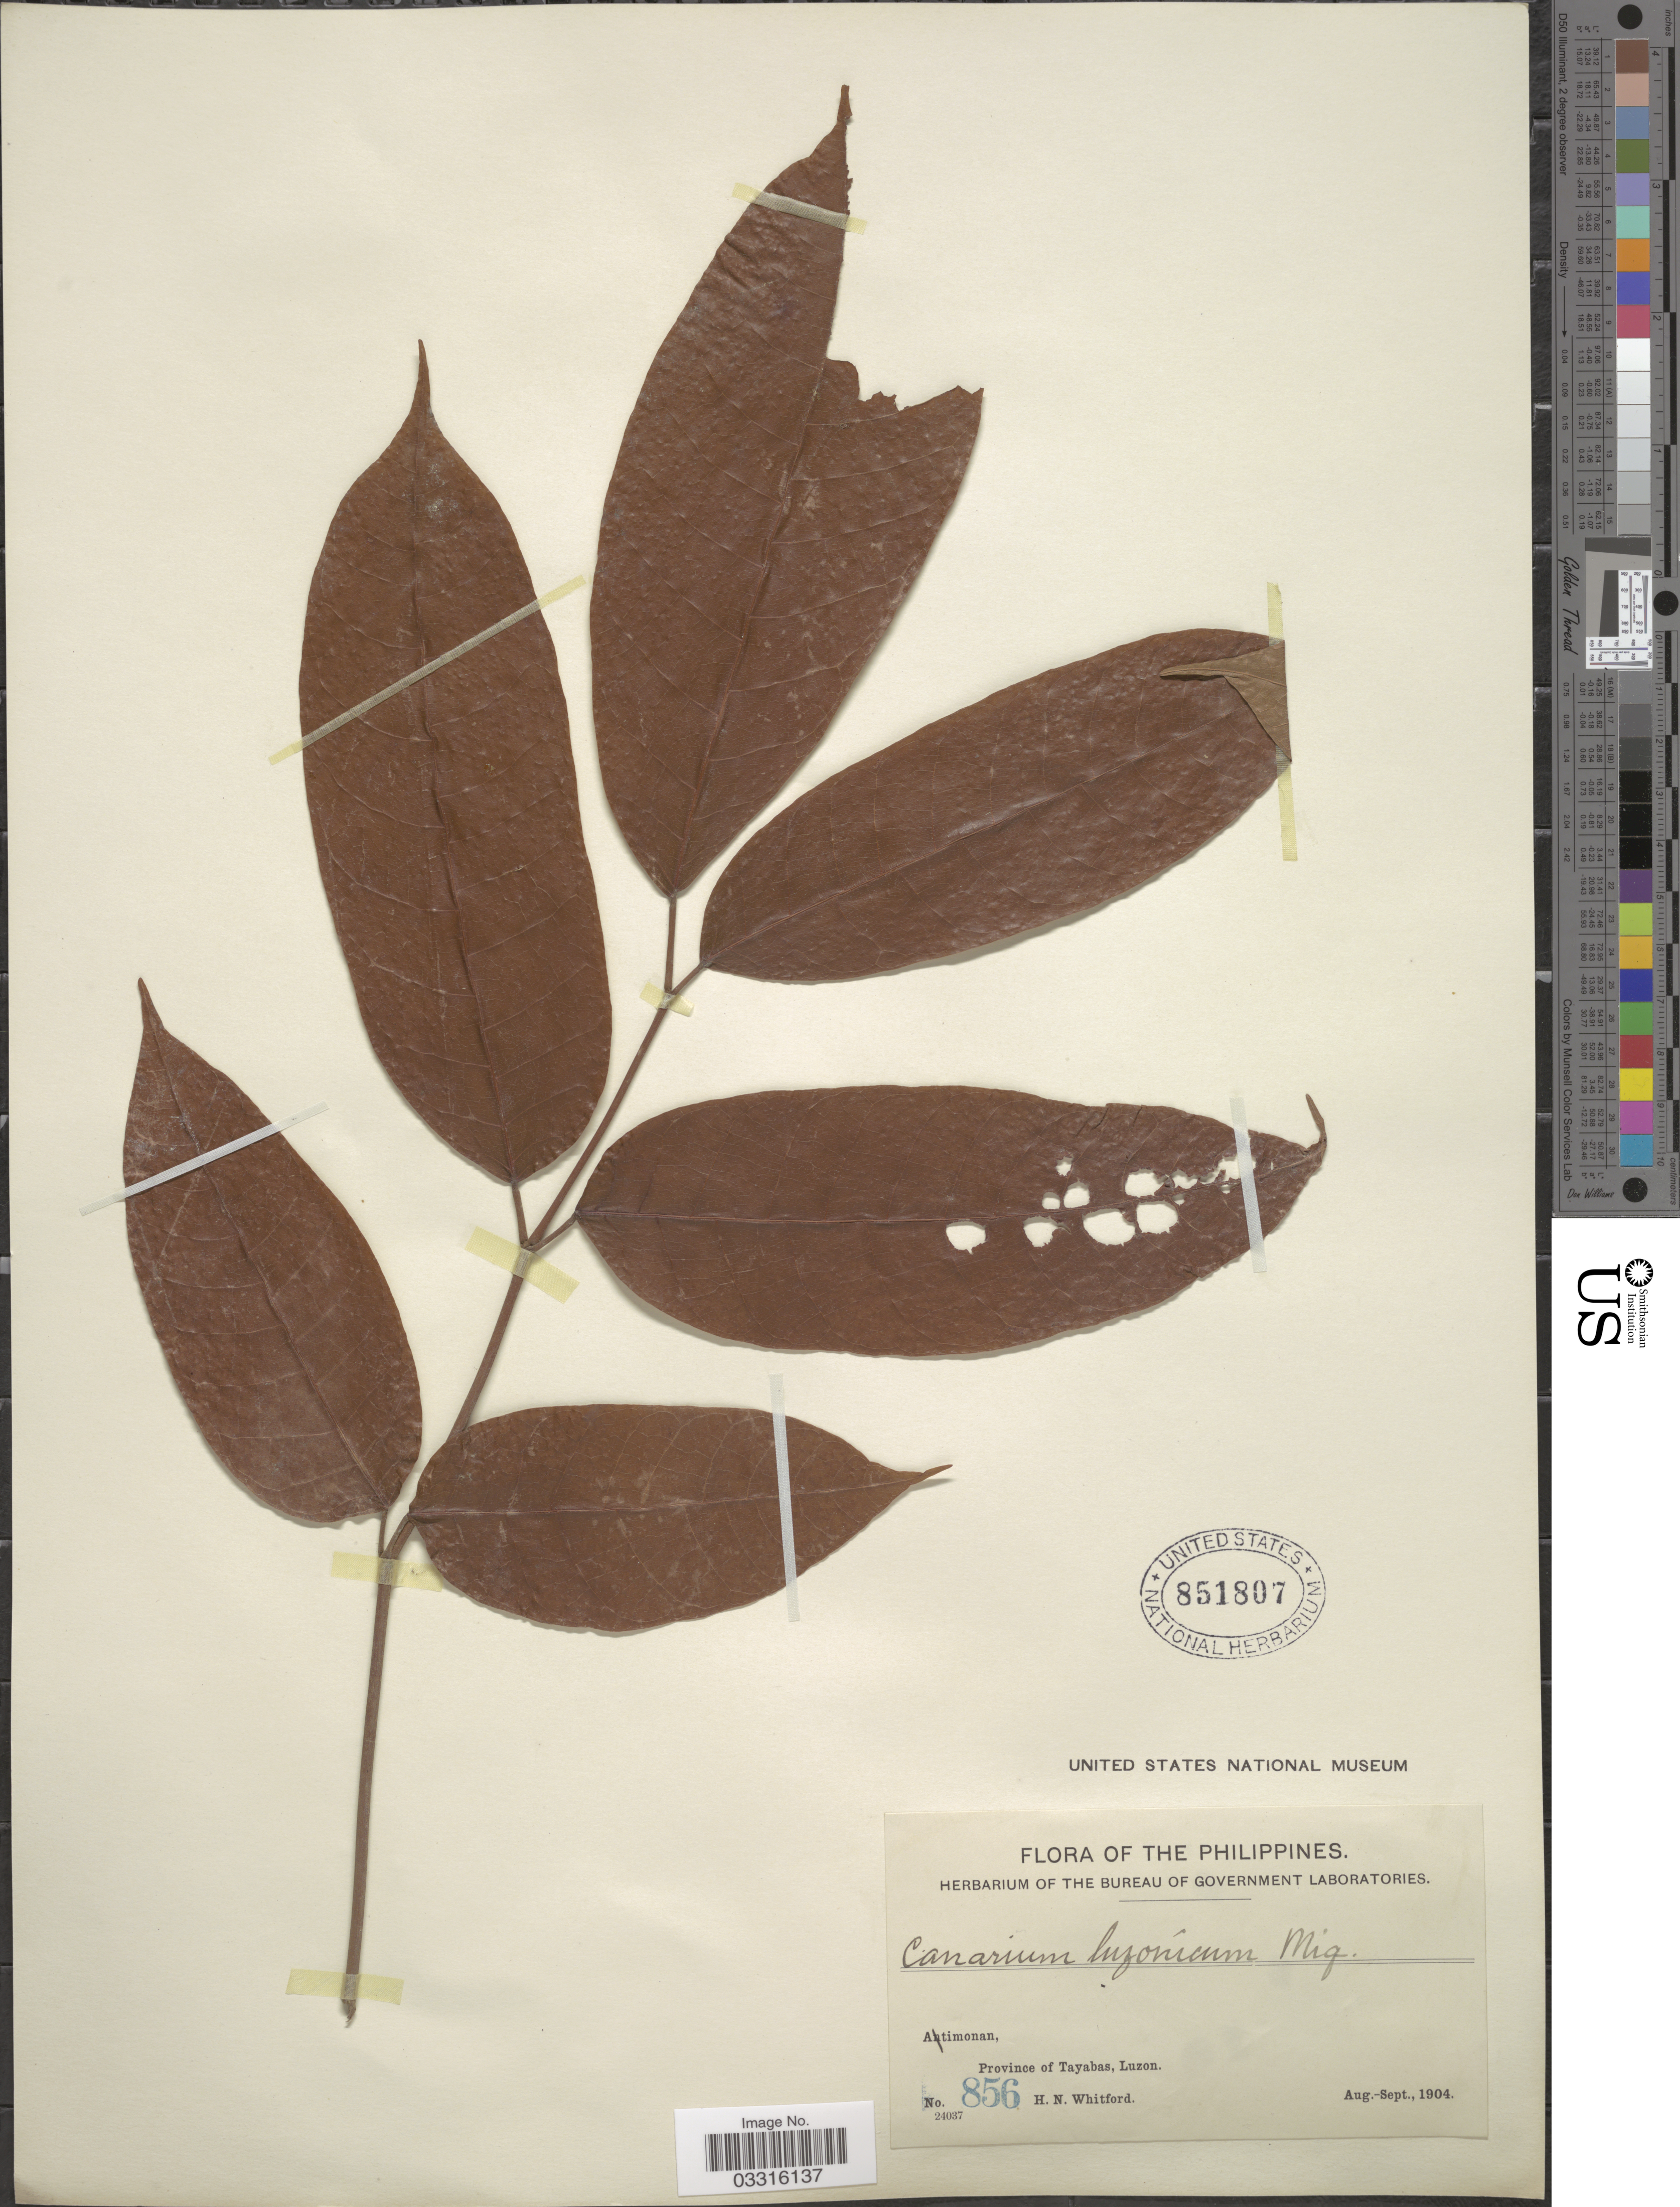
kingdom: Plantae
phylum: Tracheophyta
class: Magnoliopsida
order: Sapindales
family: Burseraceae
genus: Canarium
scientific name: Canarium luzonicum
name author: (Blume) A. Gray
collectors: H. N. Whitford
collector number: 856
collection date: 1904-08/1904-09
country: Philippines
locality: Atimonan, Province of Tayabas, Luzon.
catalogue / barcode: US 851807